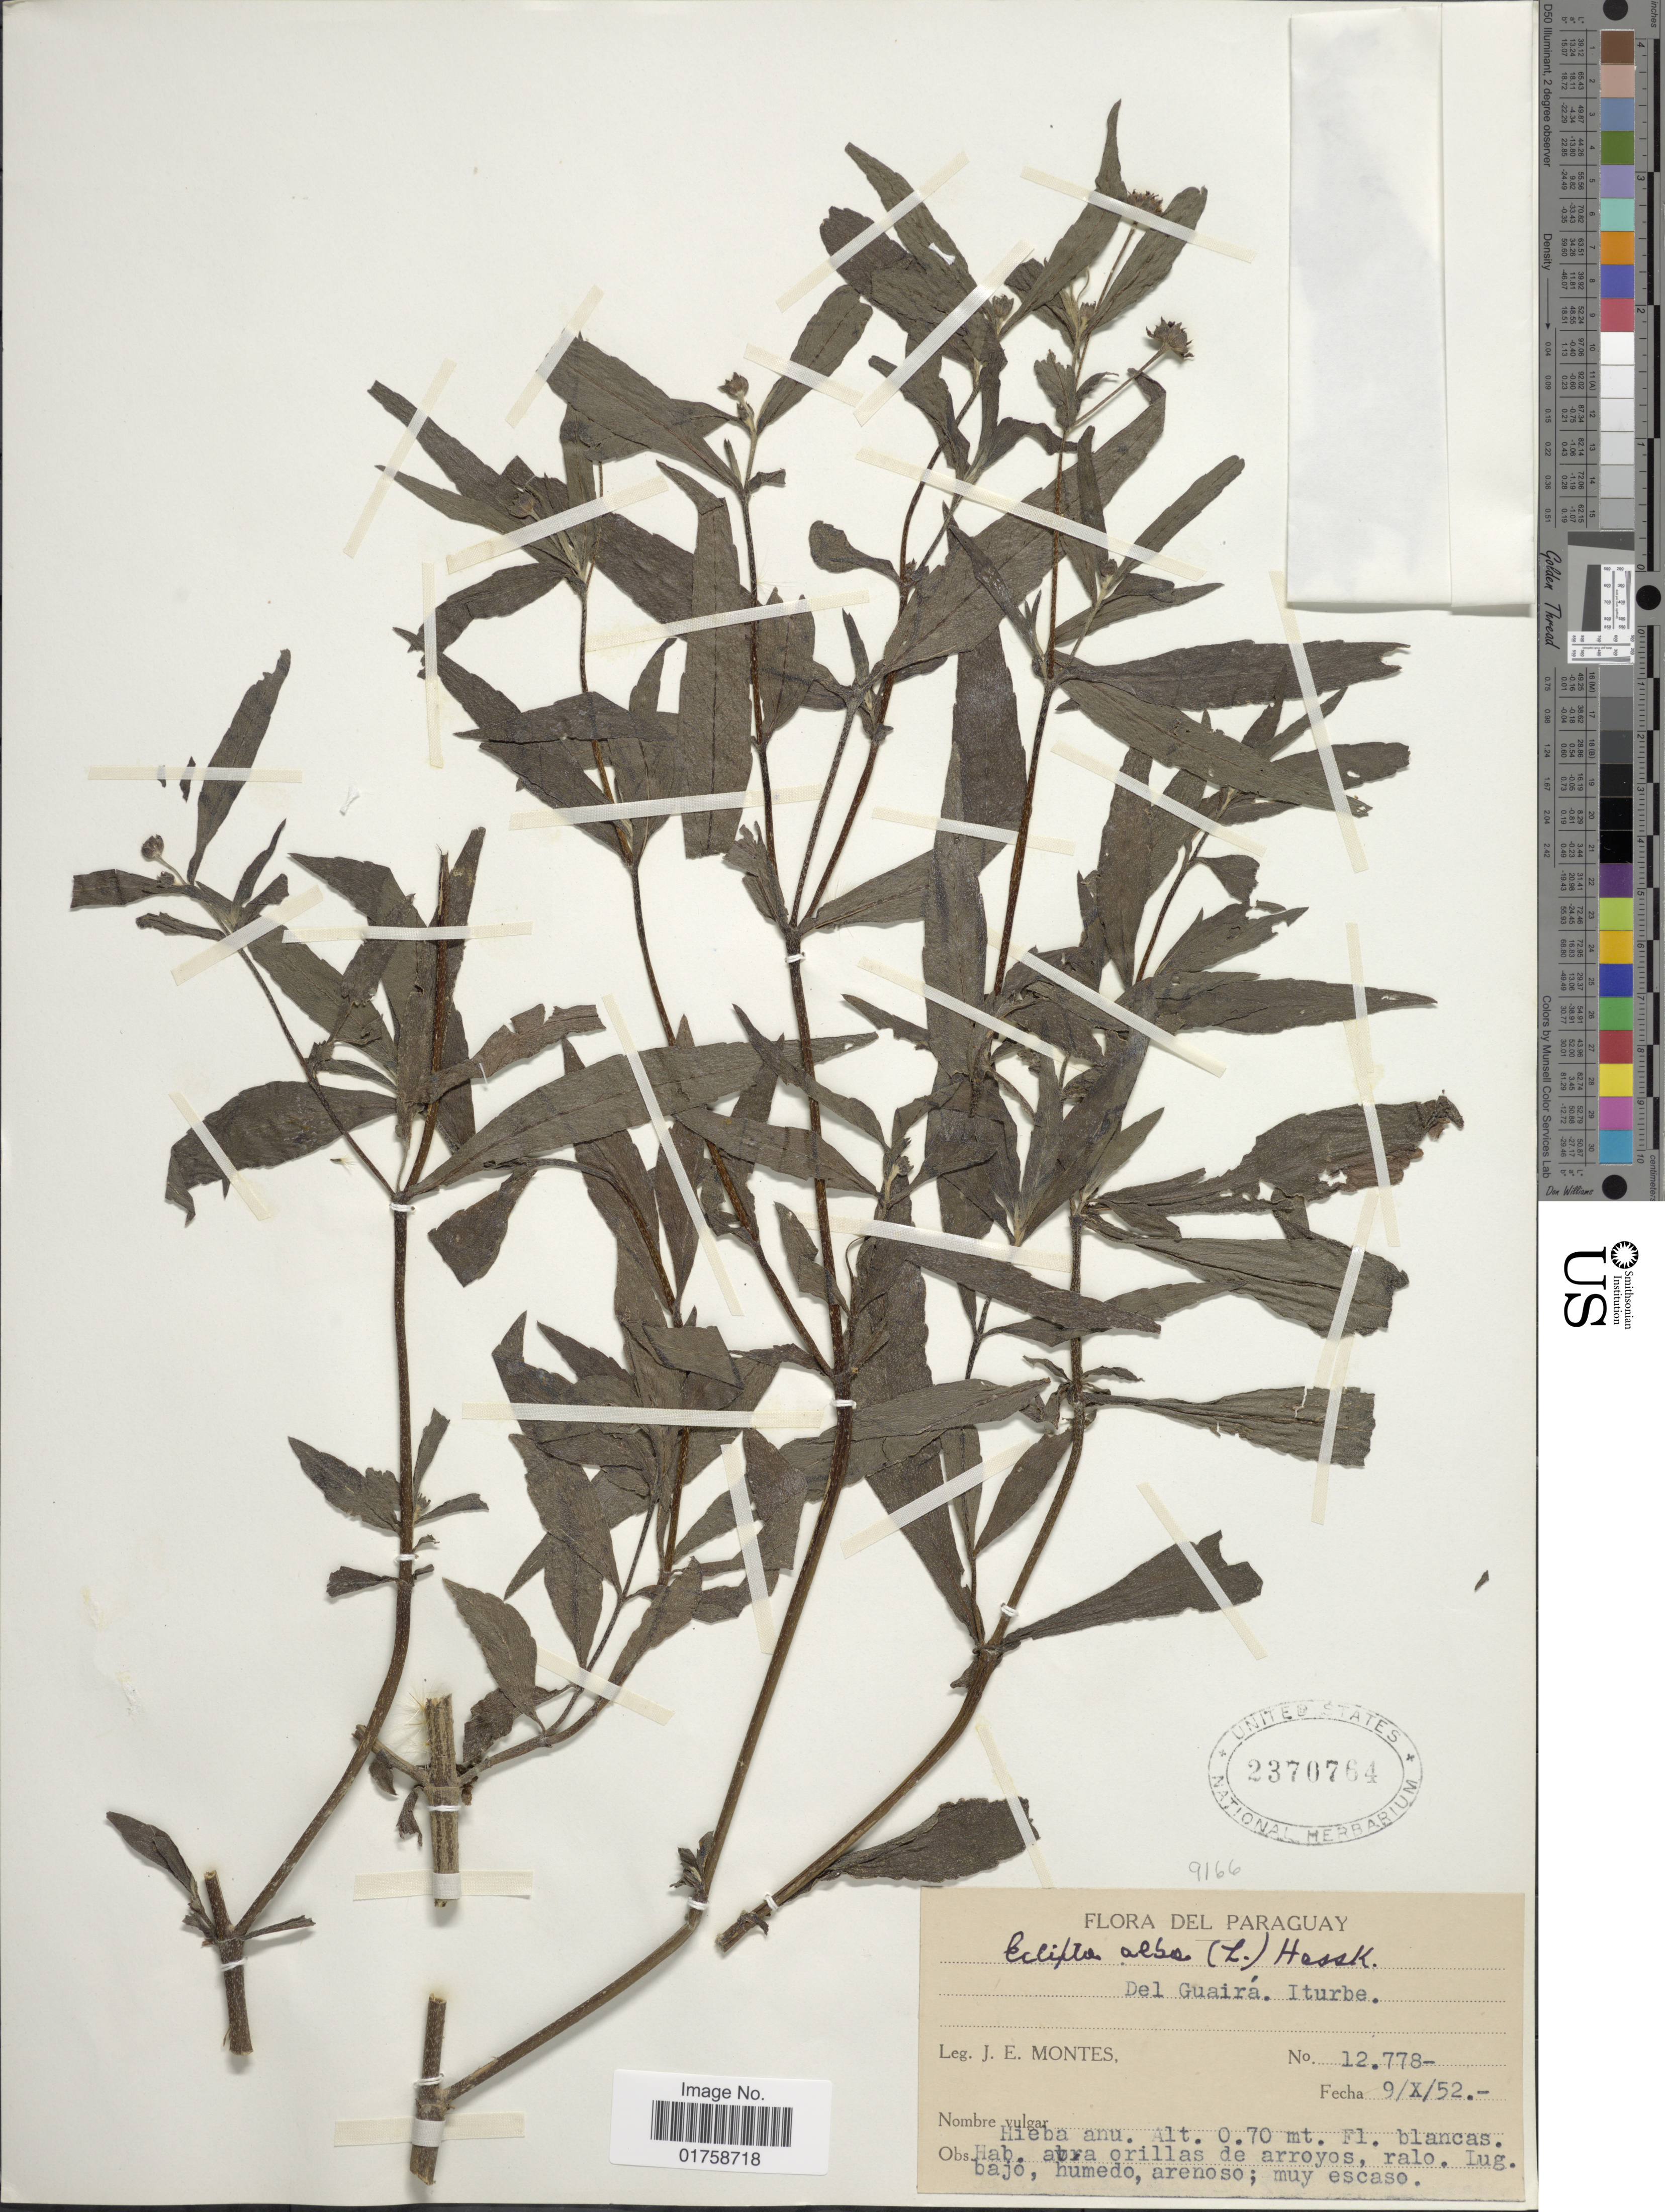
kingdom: Plantae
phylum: Tracheophyta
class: Magnoliopsida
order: Asterales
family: Asteraceae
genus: Eclipta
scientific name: Eclipta alba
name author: (L.) Hassk.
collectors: J. E. Montes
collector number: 12778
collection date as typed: Transcribed d/m/y: 9/10/52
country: Paraguay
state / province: Guaira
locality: Del Guaira. Iturbe.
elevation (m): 0.7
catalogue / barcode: US 2370764